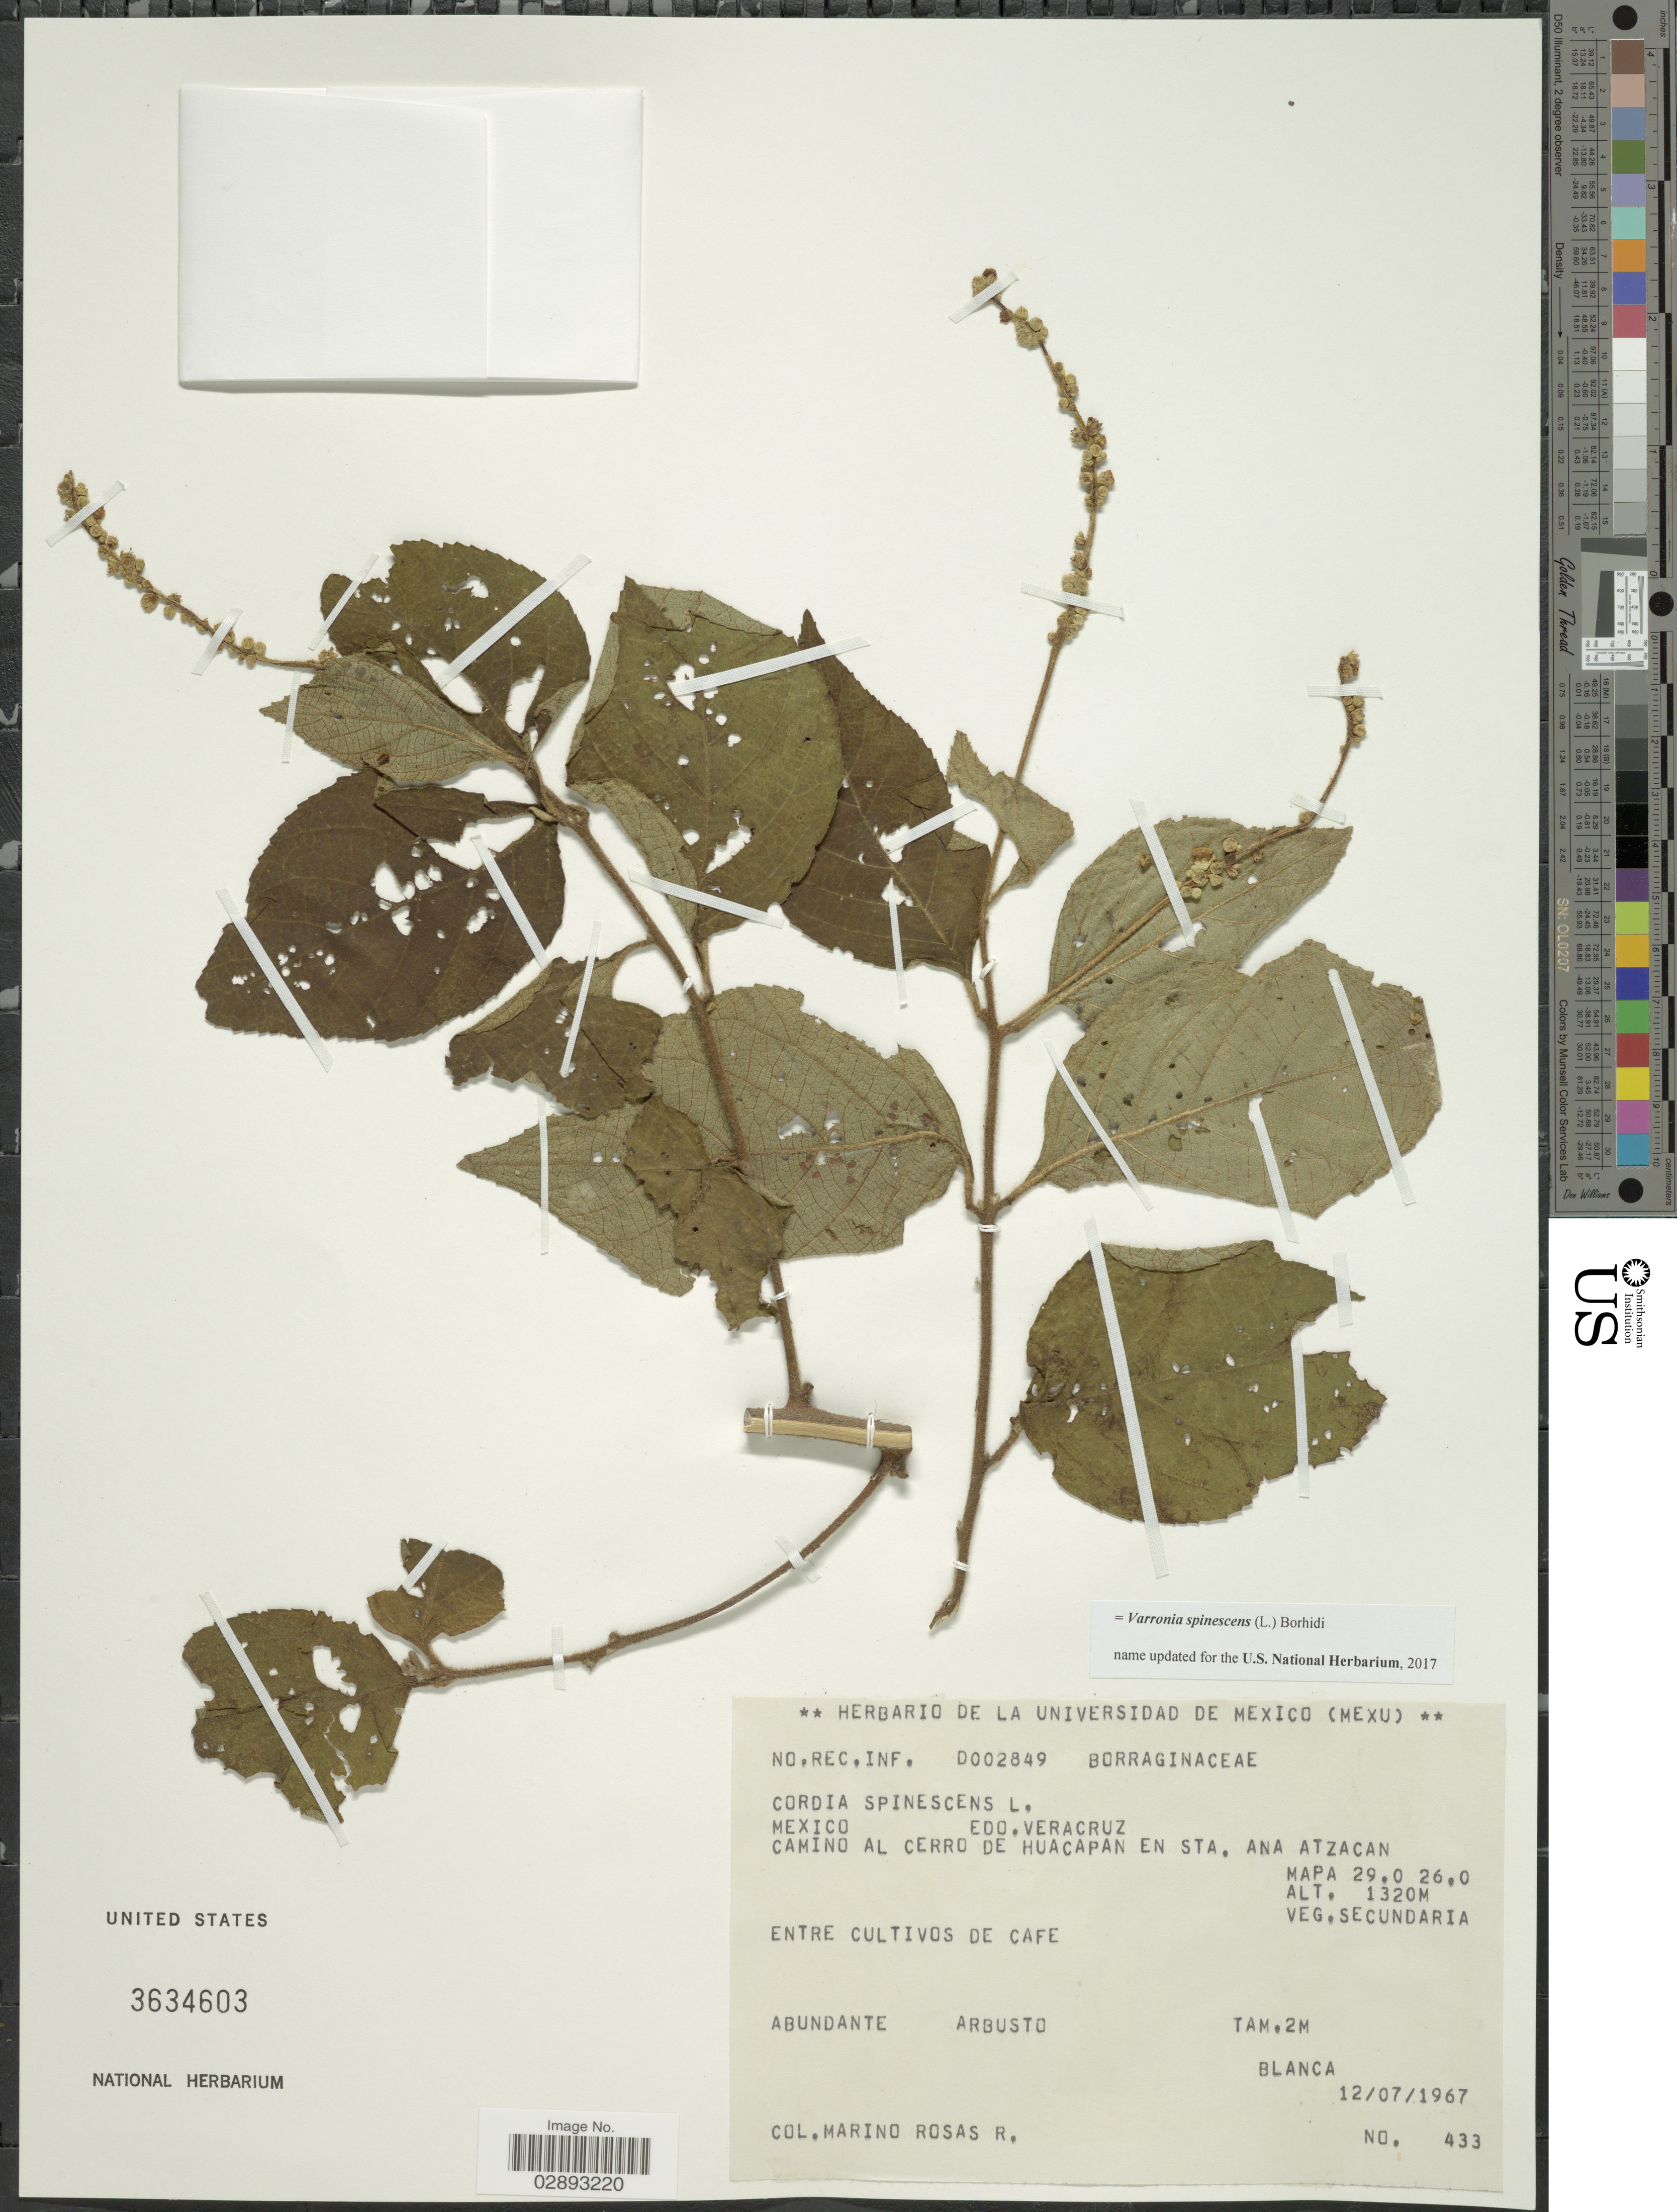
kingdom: Plantae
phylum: Tracheophyta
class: Magnoliopsida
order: Boraginales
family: Cordiaceae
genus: Varronia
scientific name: Varronia spinescens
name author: (L.) Borhidi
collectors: M. Rosas R.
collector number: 433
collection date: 1967-07-12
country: Mexico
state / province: Veracruz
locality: Edo. Veracruz. Camino al cerro de Huacapan en Sta. Ana Atzacan.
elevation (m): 1320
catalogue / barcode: US 3634603